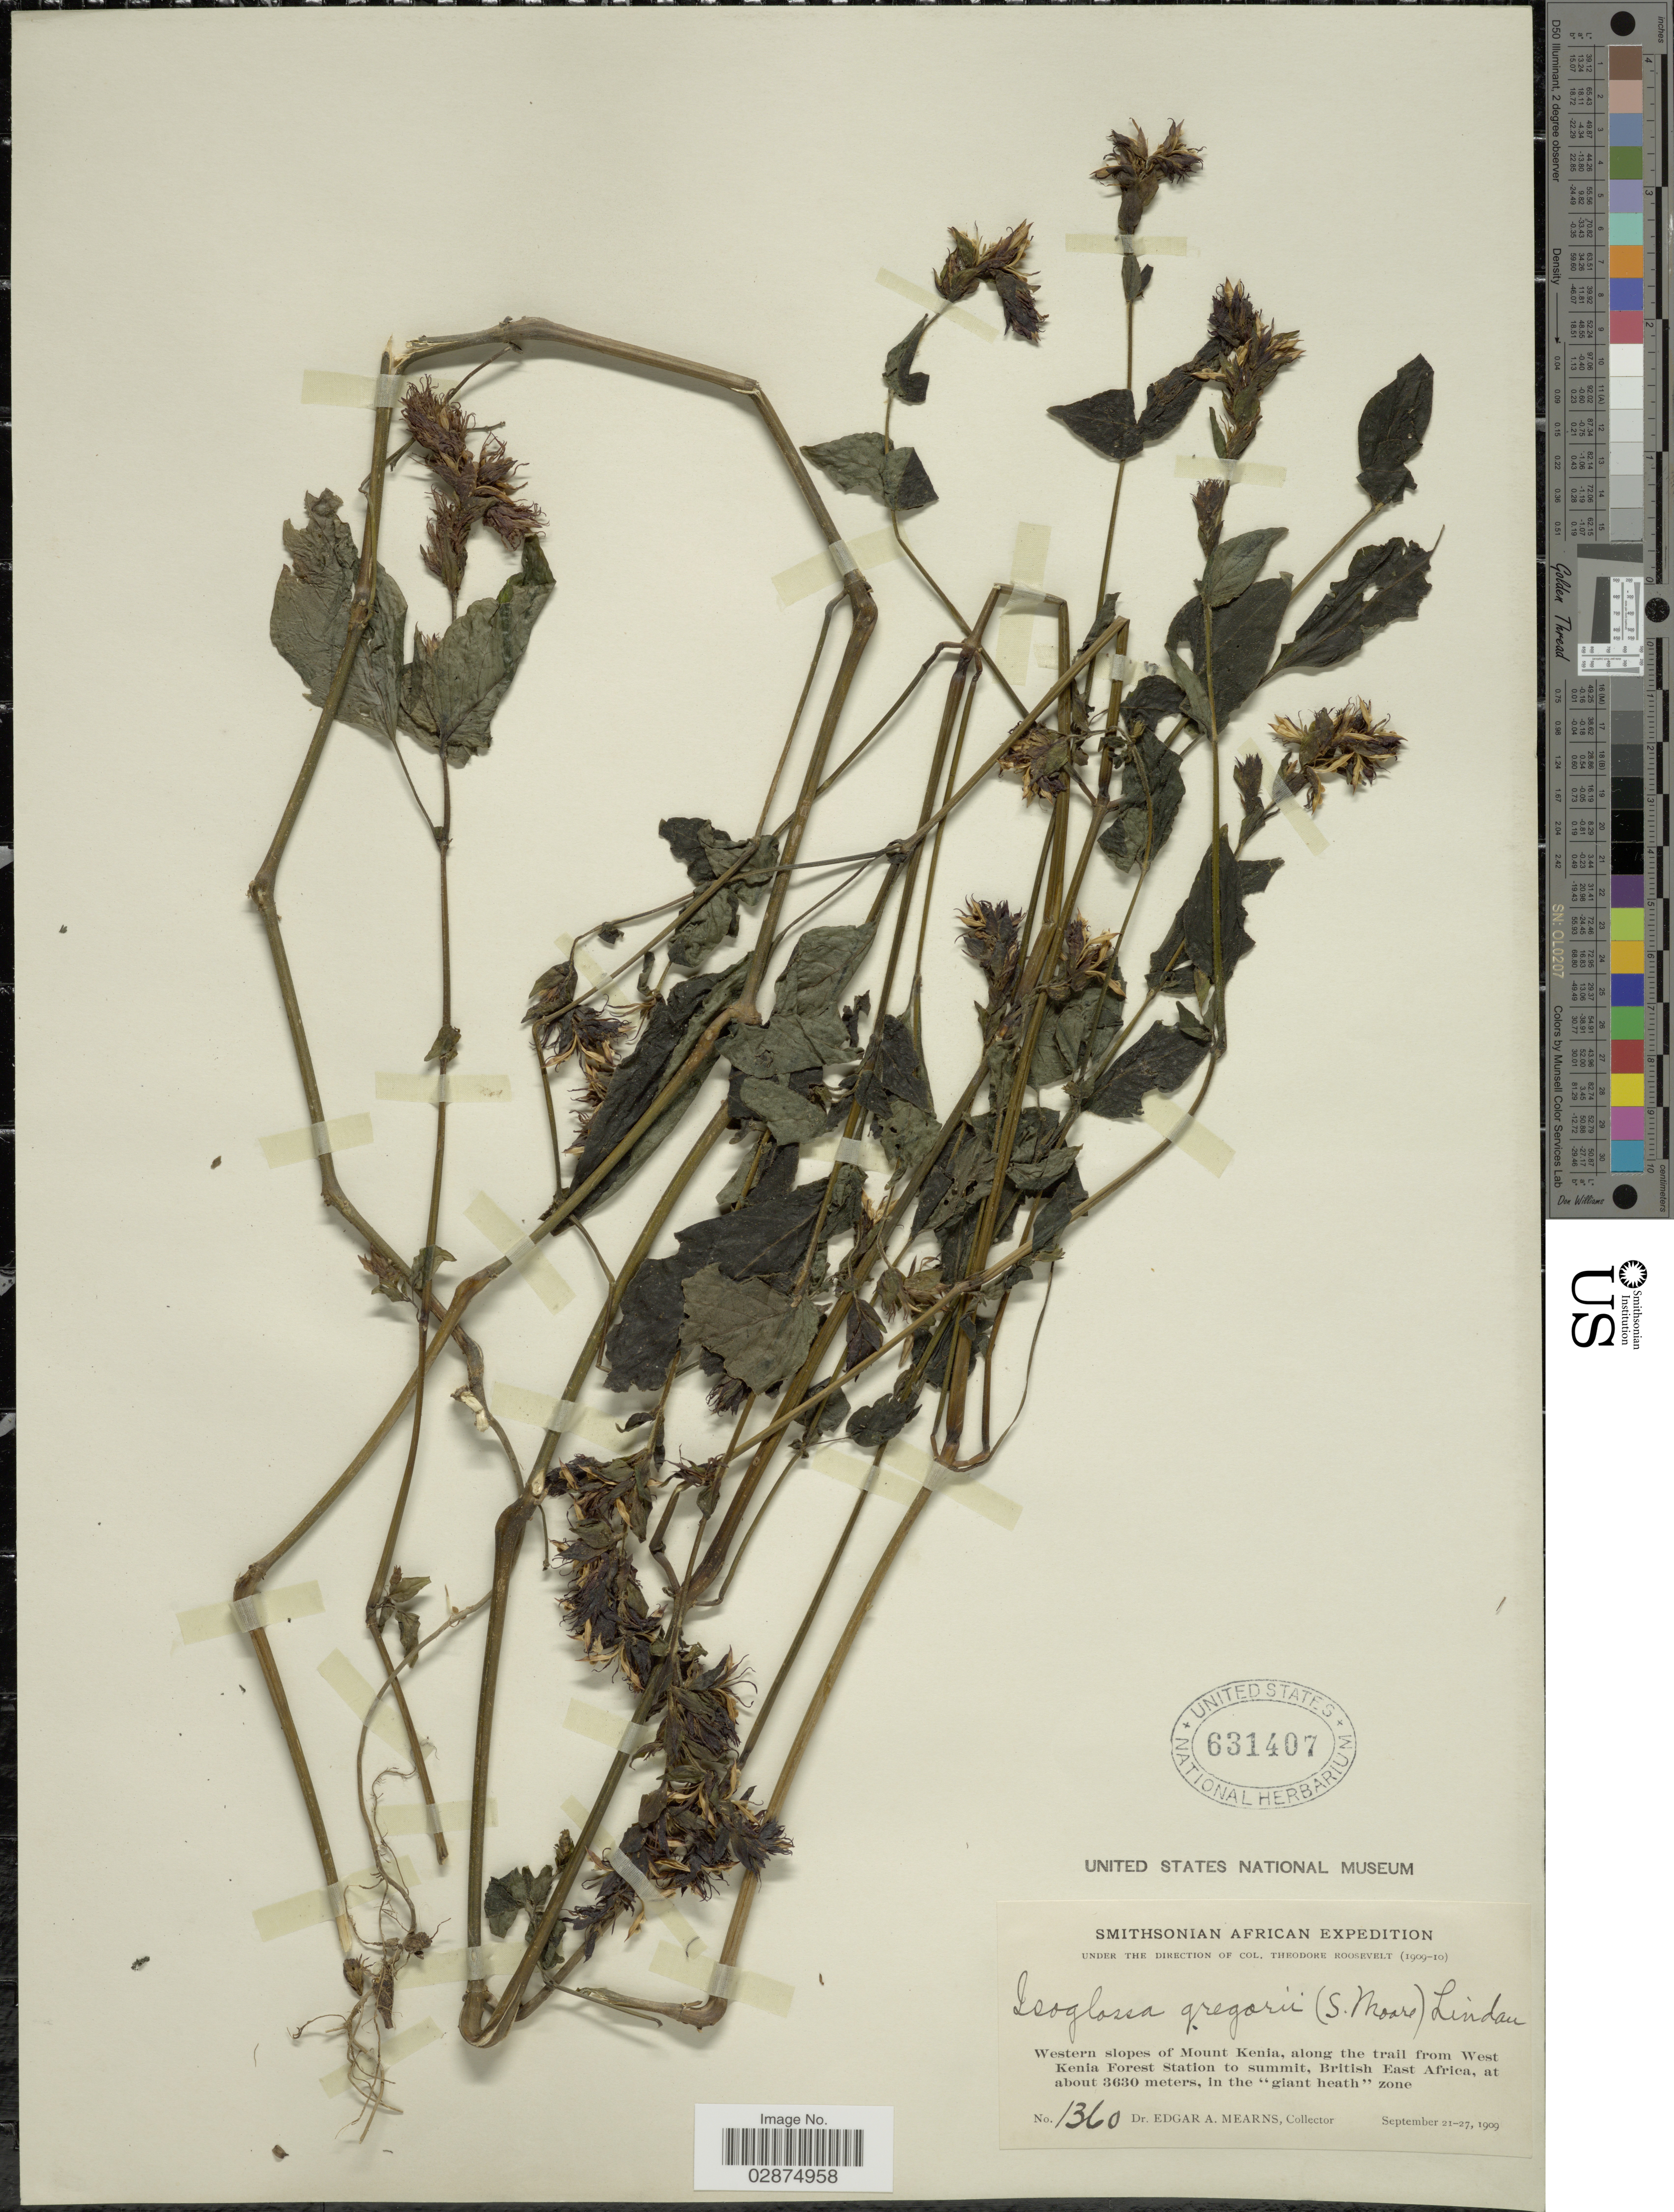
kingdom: Plantae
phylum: Tracheophyta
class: Magnoliopsida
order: Lamiales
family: Acanthaceae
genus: Isoglossa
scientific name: Isoglossa gregoryi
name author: (S. Moore) Lindau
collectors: E. A. Mearns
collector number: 1360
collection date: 1909-09-21/1909-09-27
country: Kenya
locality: Western slopes of Mount Kenia, along the trail from West Kenia Station to summit, British East Africa, in the "giant heath" zone.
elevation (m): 3630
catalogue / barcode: US 631407